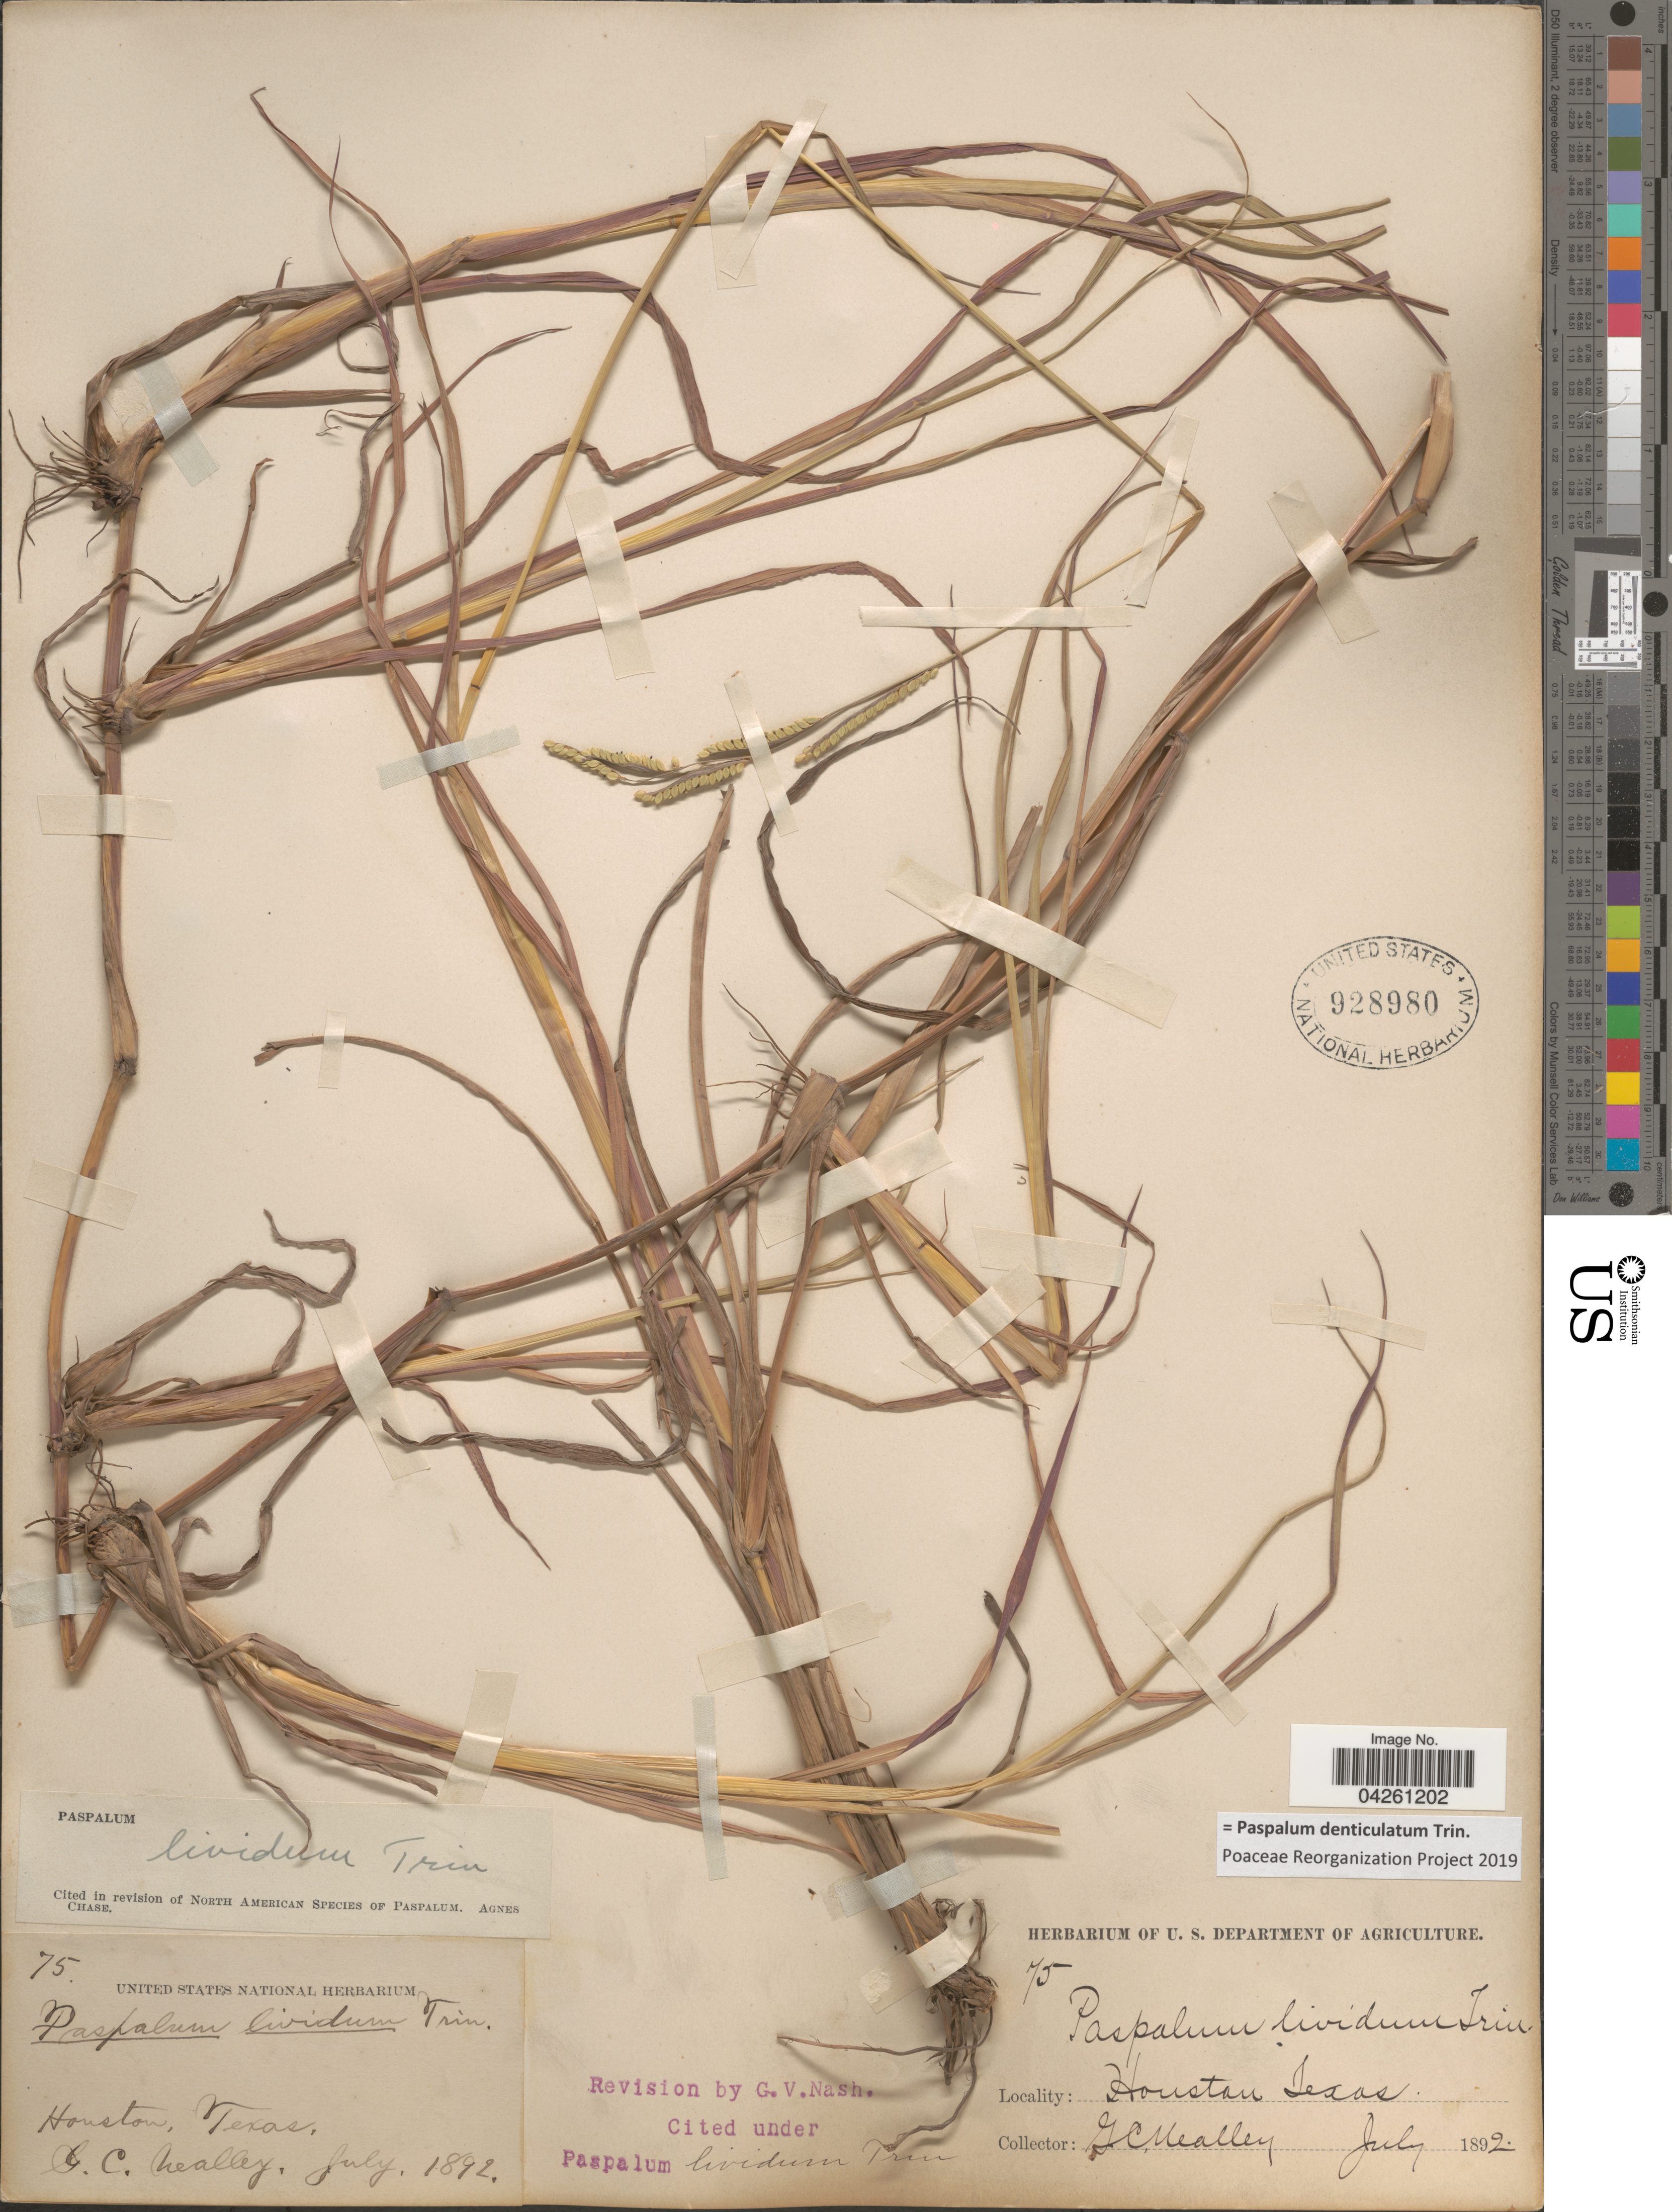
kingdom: Plantae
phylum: Tracheophyta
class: Liliopsida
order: Poales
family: Poaceae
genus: Paspalum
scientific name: Paspalum denticulatum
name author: Trin.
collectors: G. C. Nealley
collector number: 75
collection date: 1892-07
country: United States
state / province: Texas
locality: Houston.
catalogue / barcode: US 928980